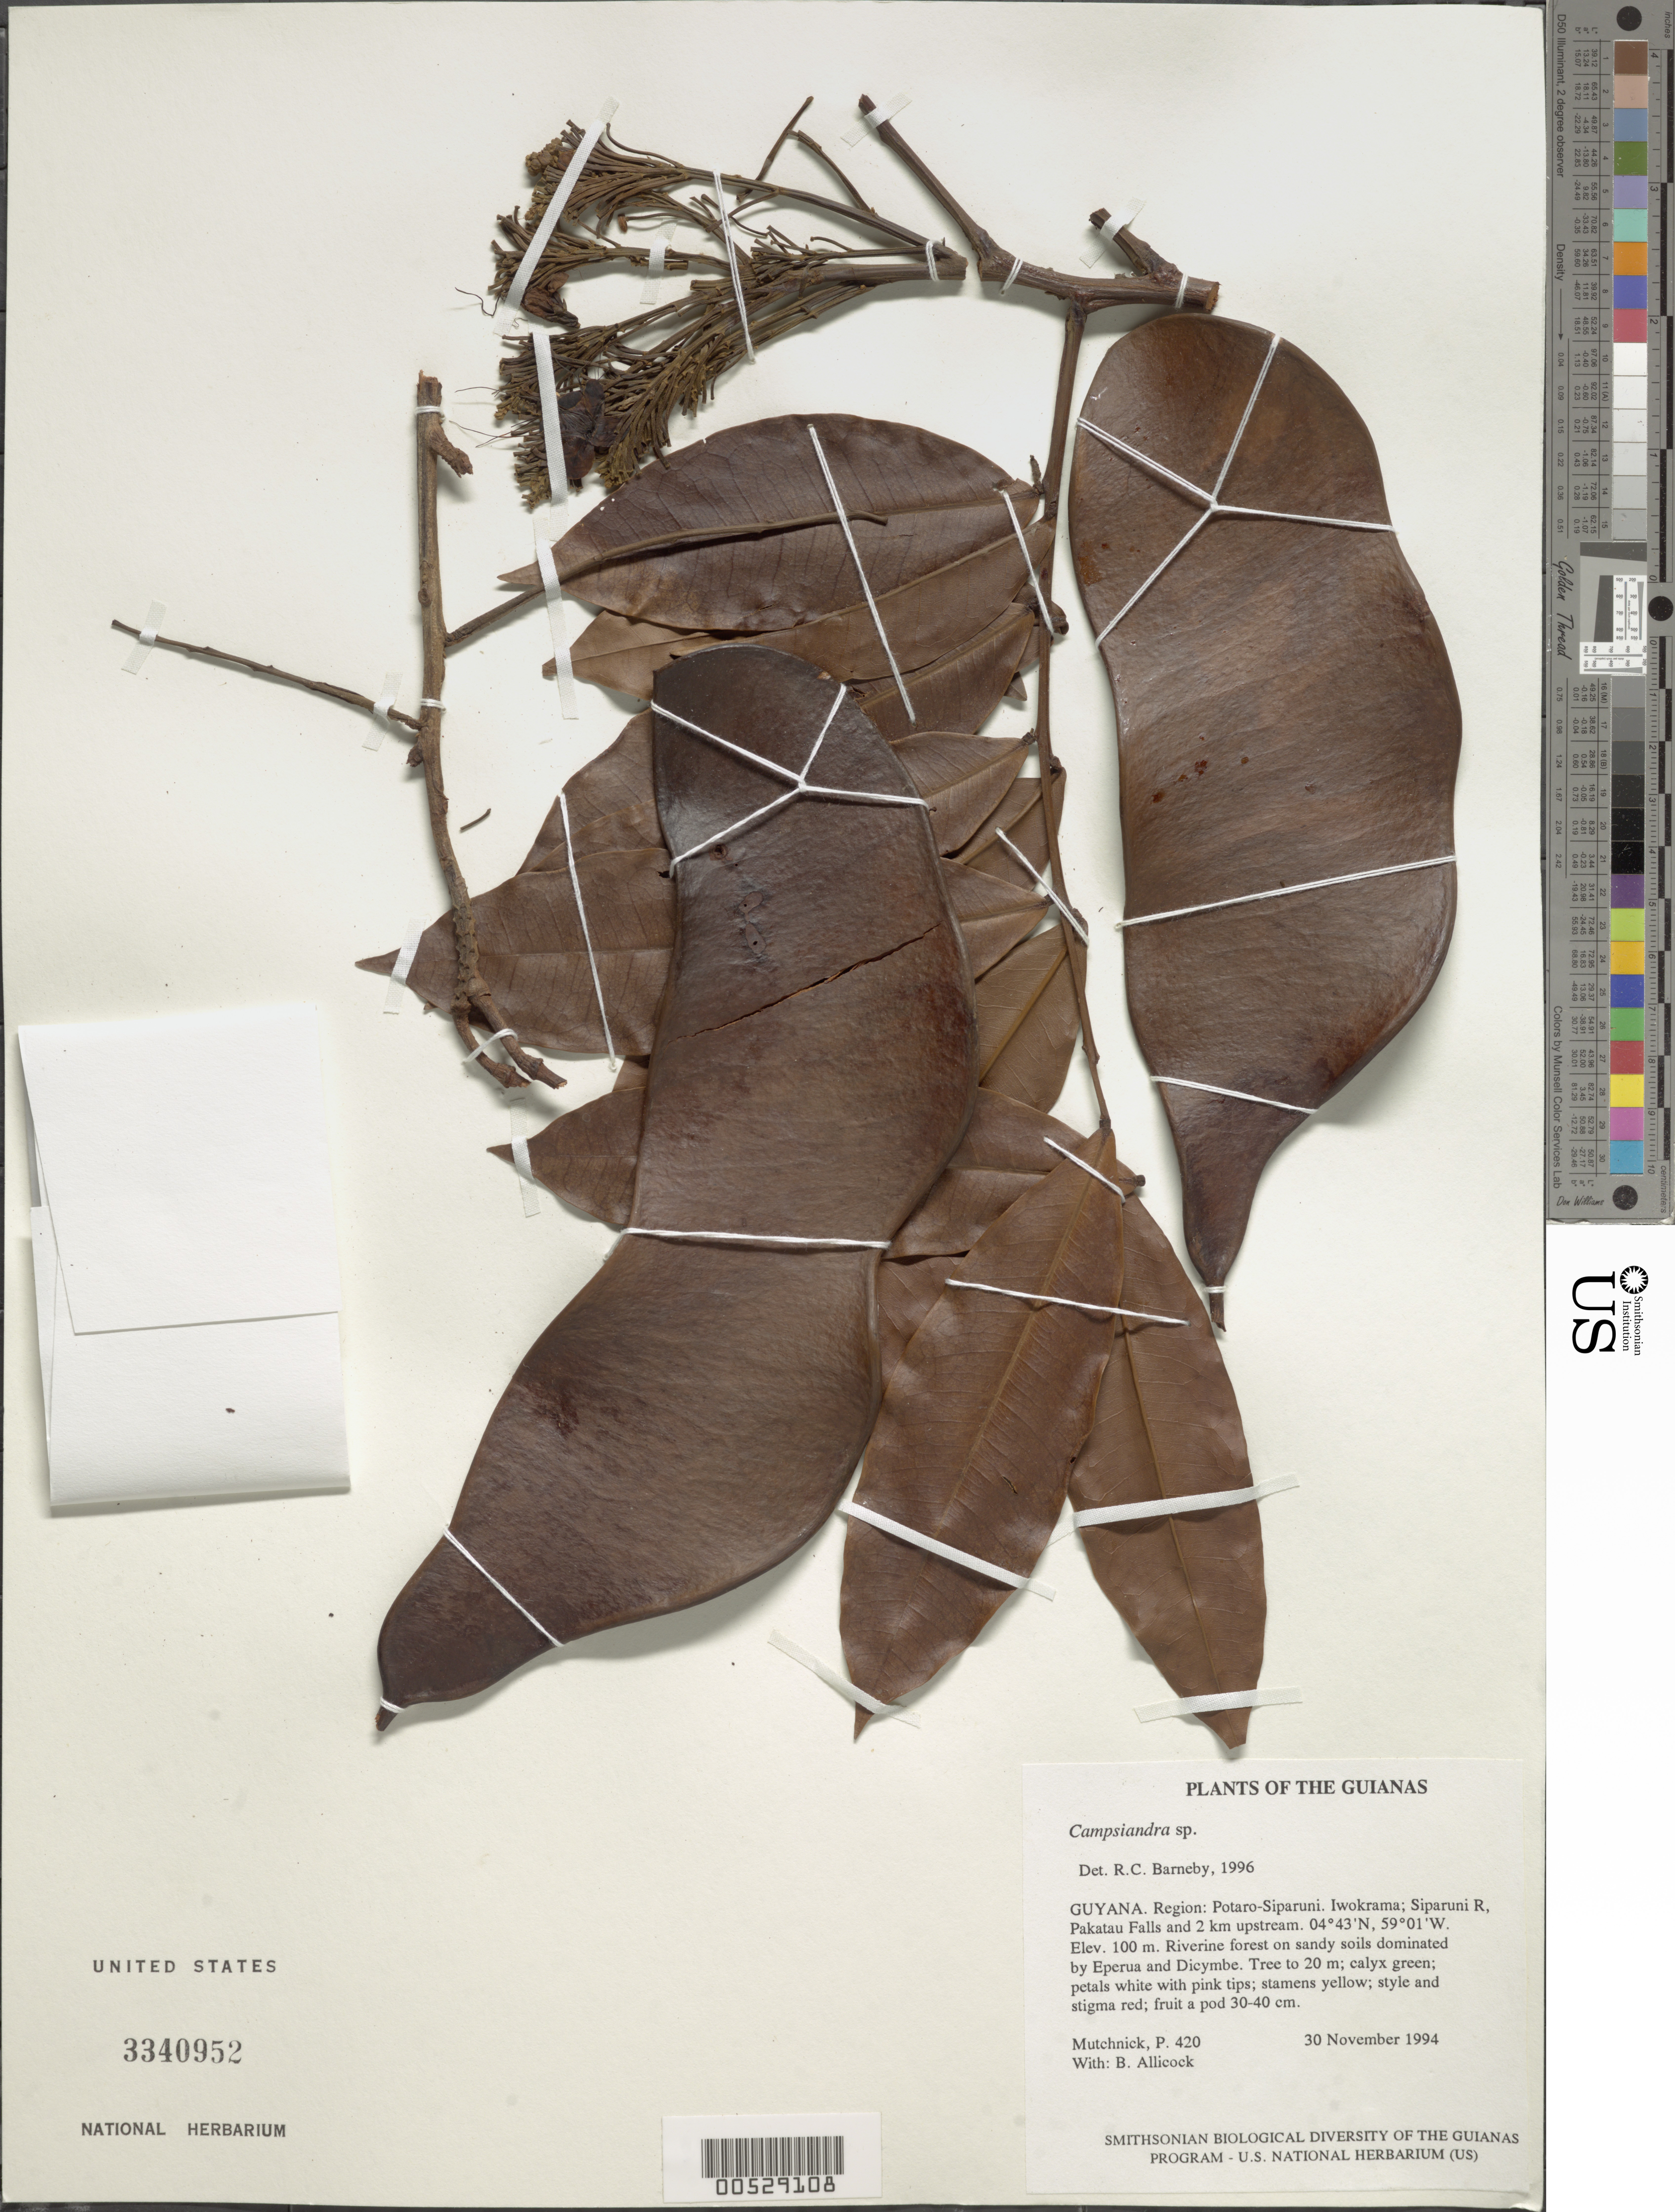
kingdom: Plantae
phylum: Tracheophyta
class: Magnoliopsida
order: Fabales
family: Fabaceae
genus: Campsiandra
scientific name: Campsiandra sp.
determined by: Barneby, Rupert C., (NY)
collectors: P. Mutchnick & B. Allicock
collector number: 420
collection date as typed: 30 November 1994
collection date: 1994-11-30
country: Guyana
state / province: Potaro-Siparuni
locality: Iwokrama; Siparuni R, Pakatau Falls and 2 km upstream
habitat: Riverine forest on sandy soils dominated by Eperua and Dicymbe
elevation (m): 100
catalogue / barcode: US 3340952